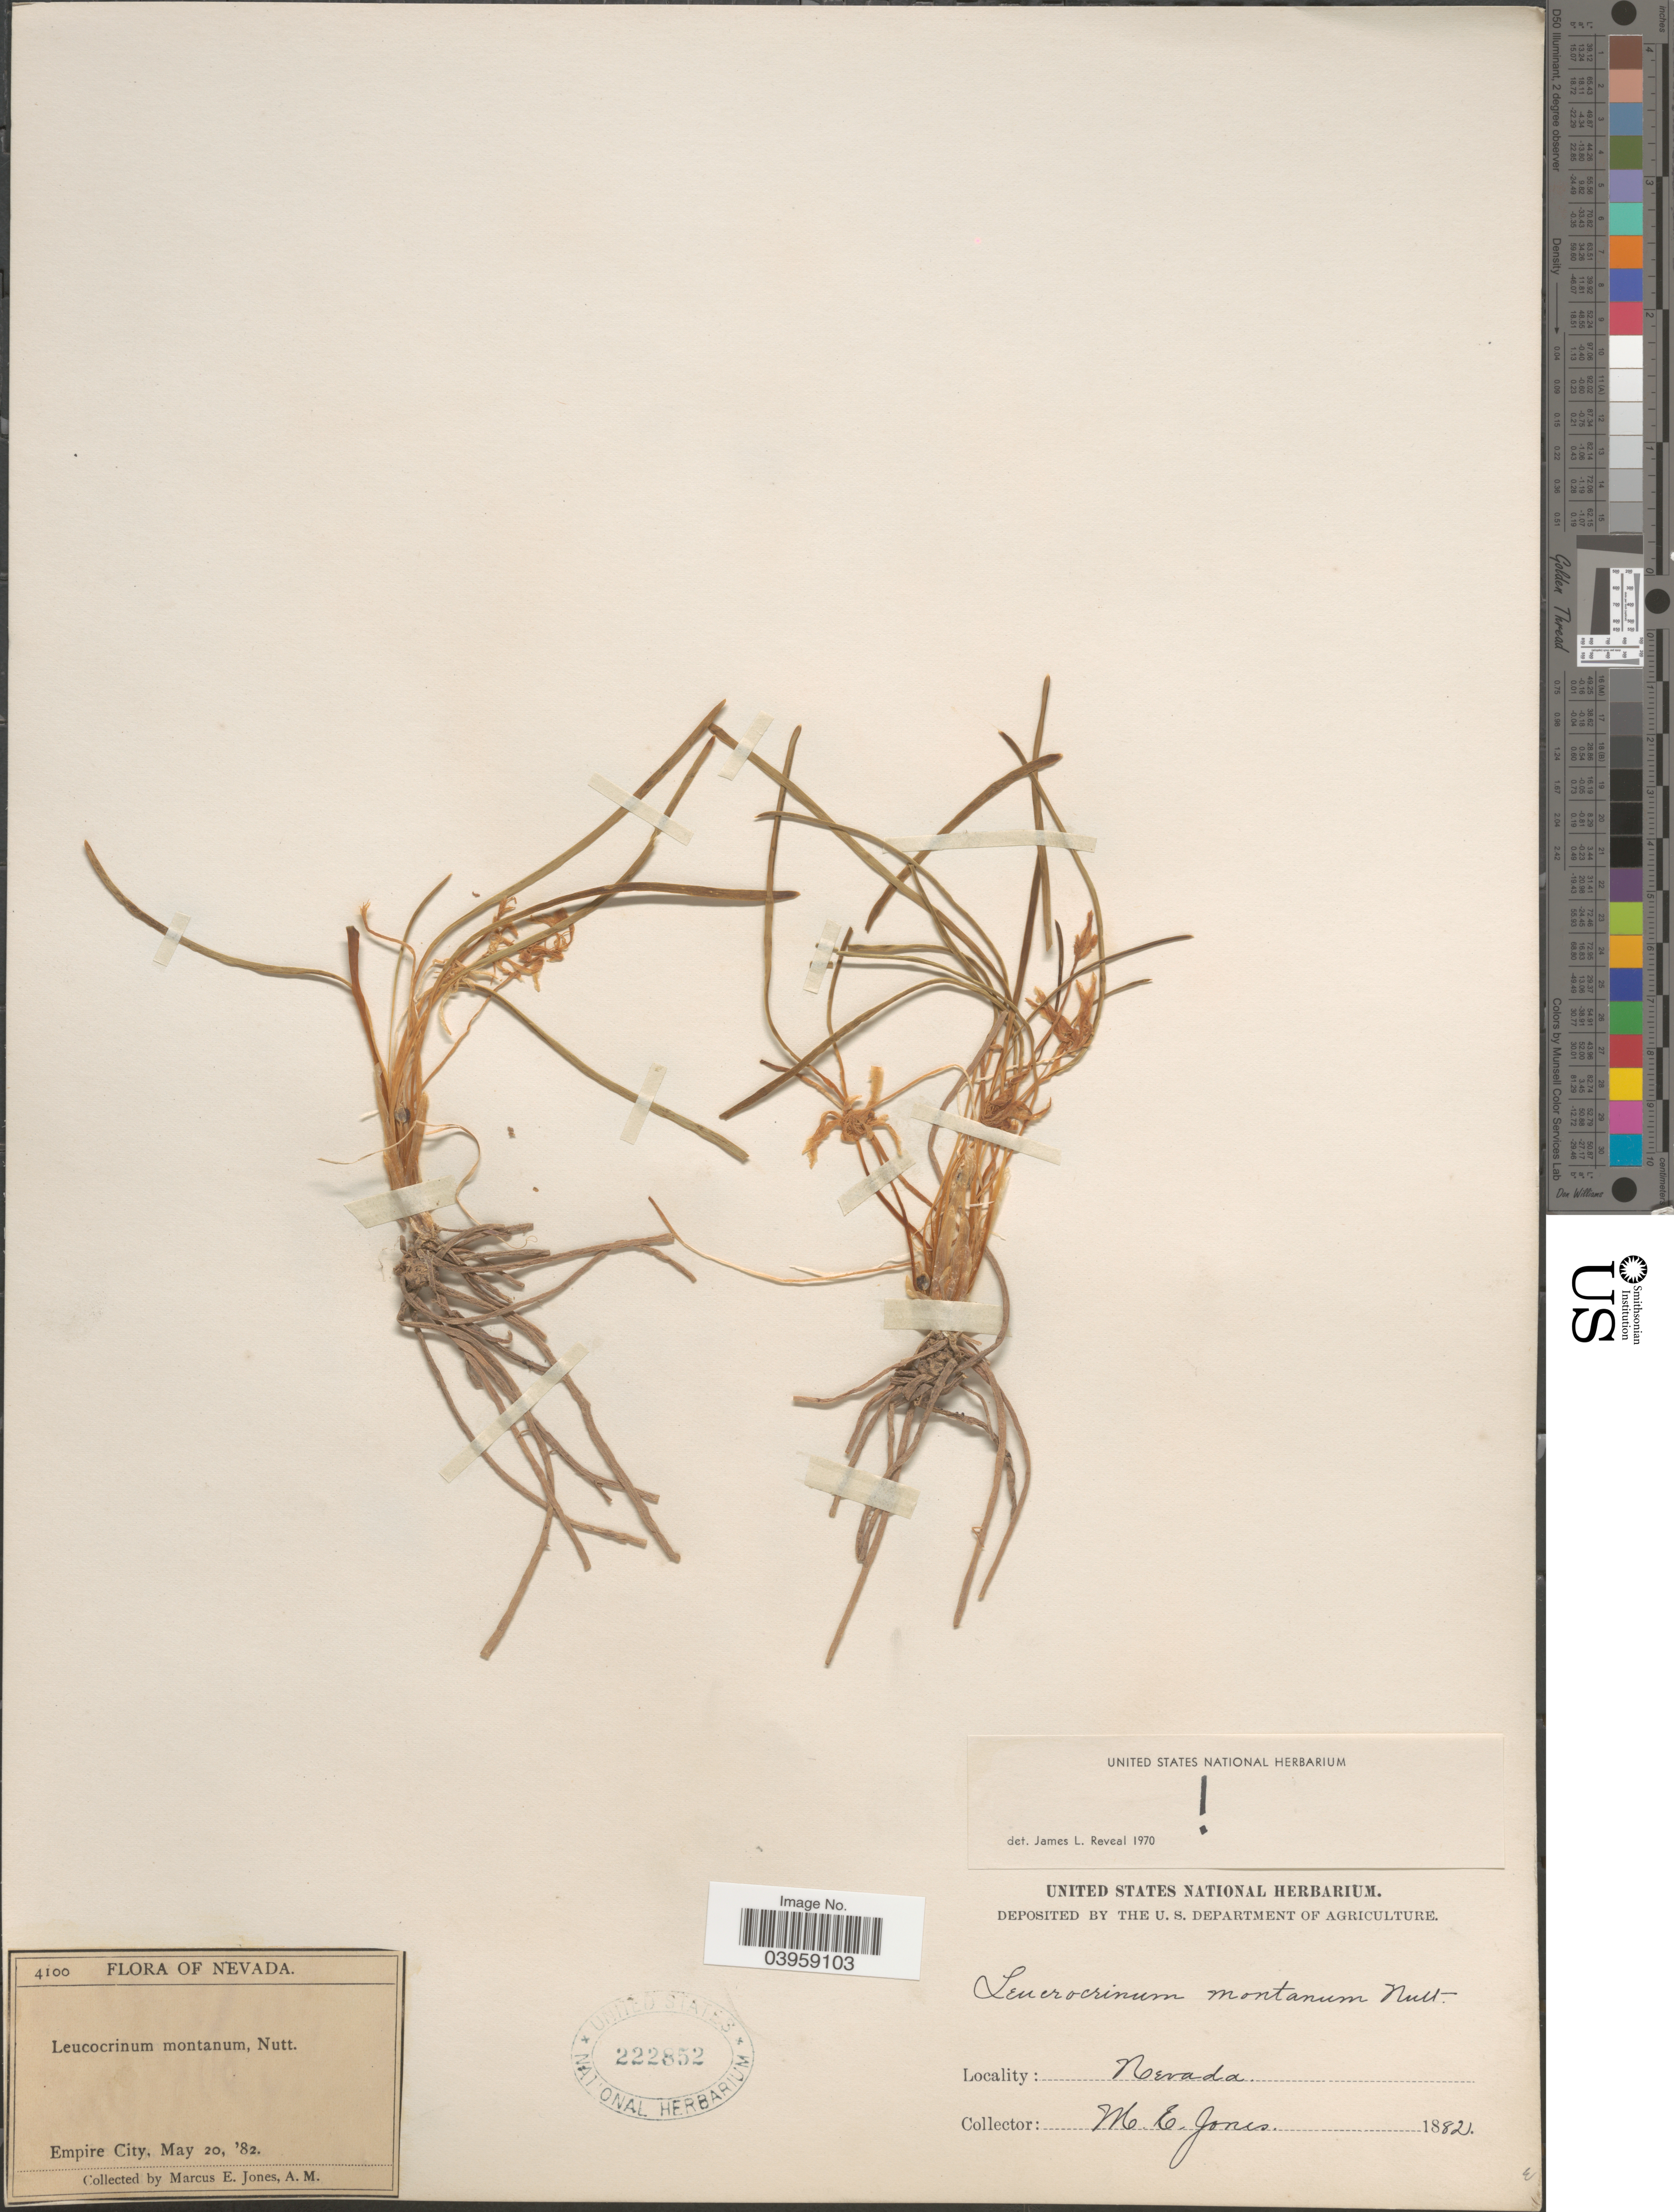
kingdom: Plantae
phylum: Tracheophyta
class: Liliopsida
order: Asparagales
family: Asparagaceae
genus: Leucocrinum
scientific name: Leucocrinum montanum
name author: Nutt.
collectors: M. E. Jones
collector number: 4100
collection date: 1882-05-20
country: United States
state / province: Nevada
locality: Empire City.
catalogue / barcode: US 222852